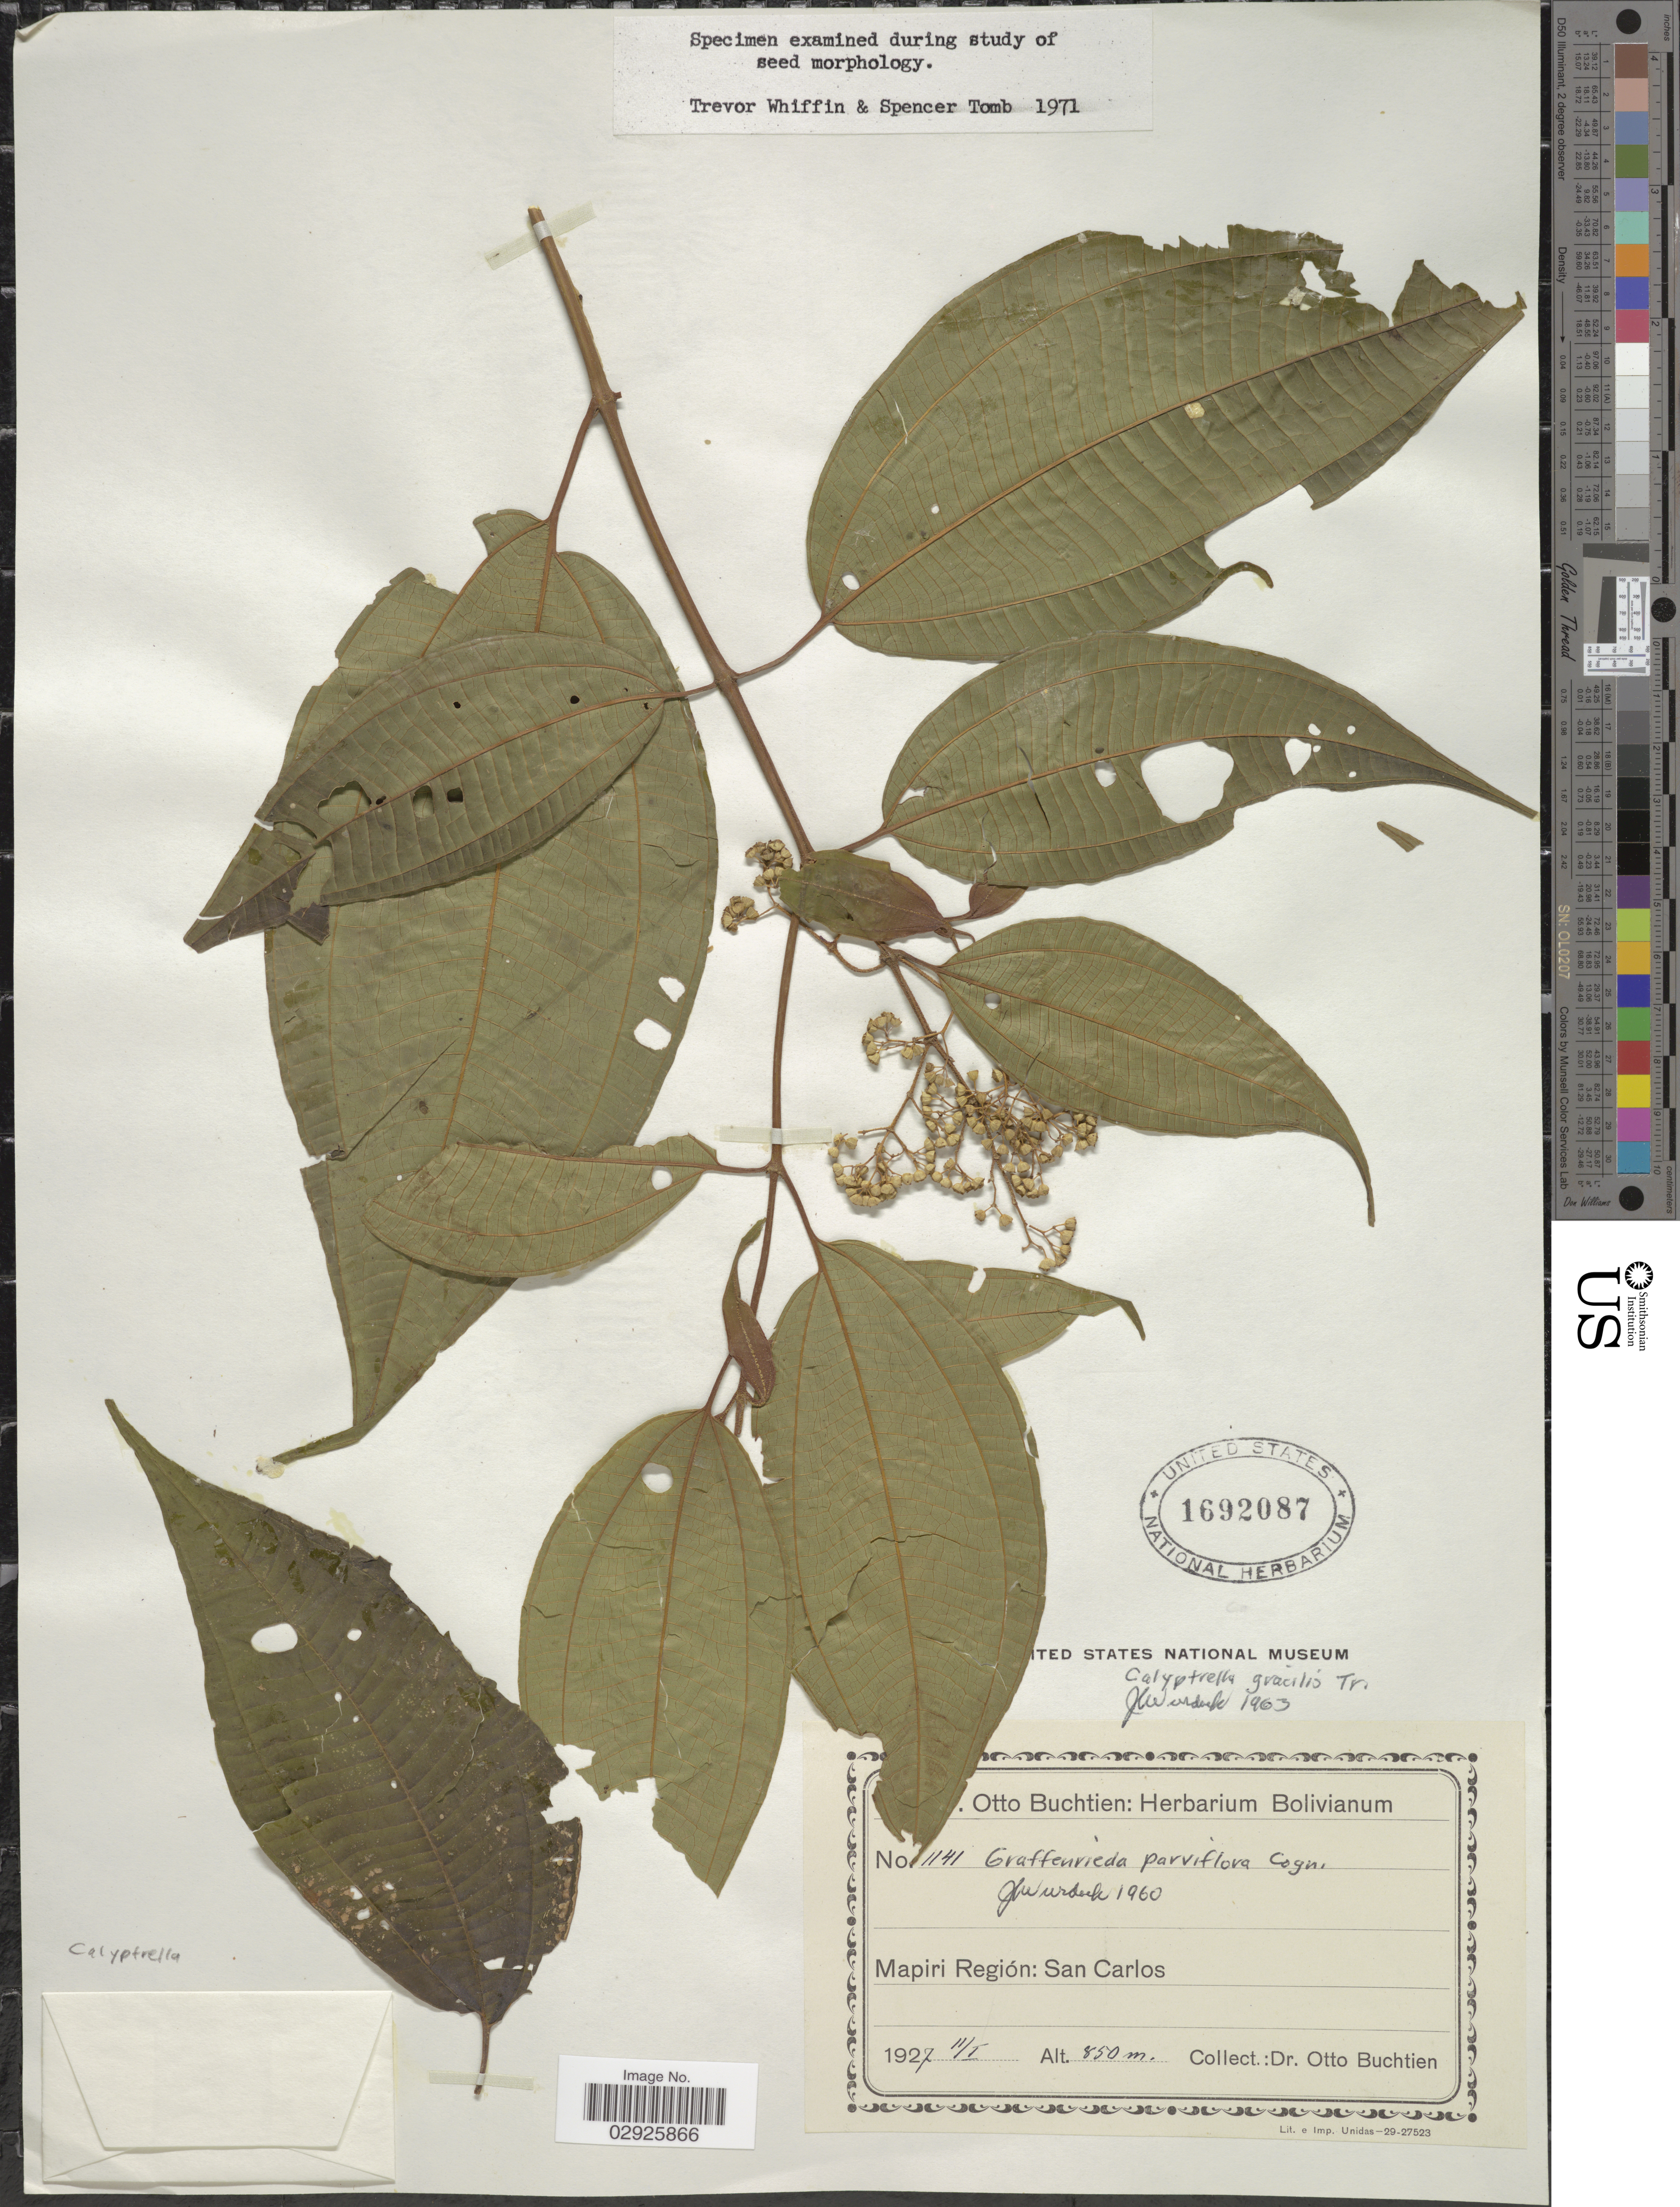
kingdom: Plantae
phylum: Tracheophyta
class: Magnoliopsida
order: Myrtales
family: Melastomataceae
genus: Graffenrieda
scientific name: Graffenrieda gracilis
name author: (Triana) L.O. Williams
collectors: O. Buchtien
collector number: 1141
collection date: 1927-01-11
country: Bolivia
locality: Mapiri Región: San Carlos.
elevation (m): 850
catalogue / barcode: US 1692087